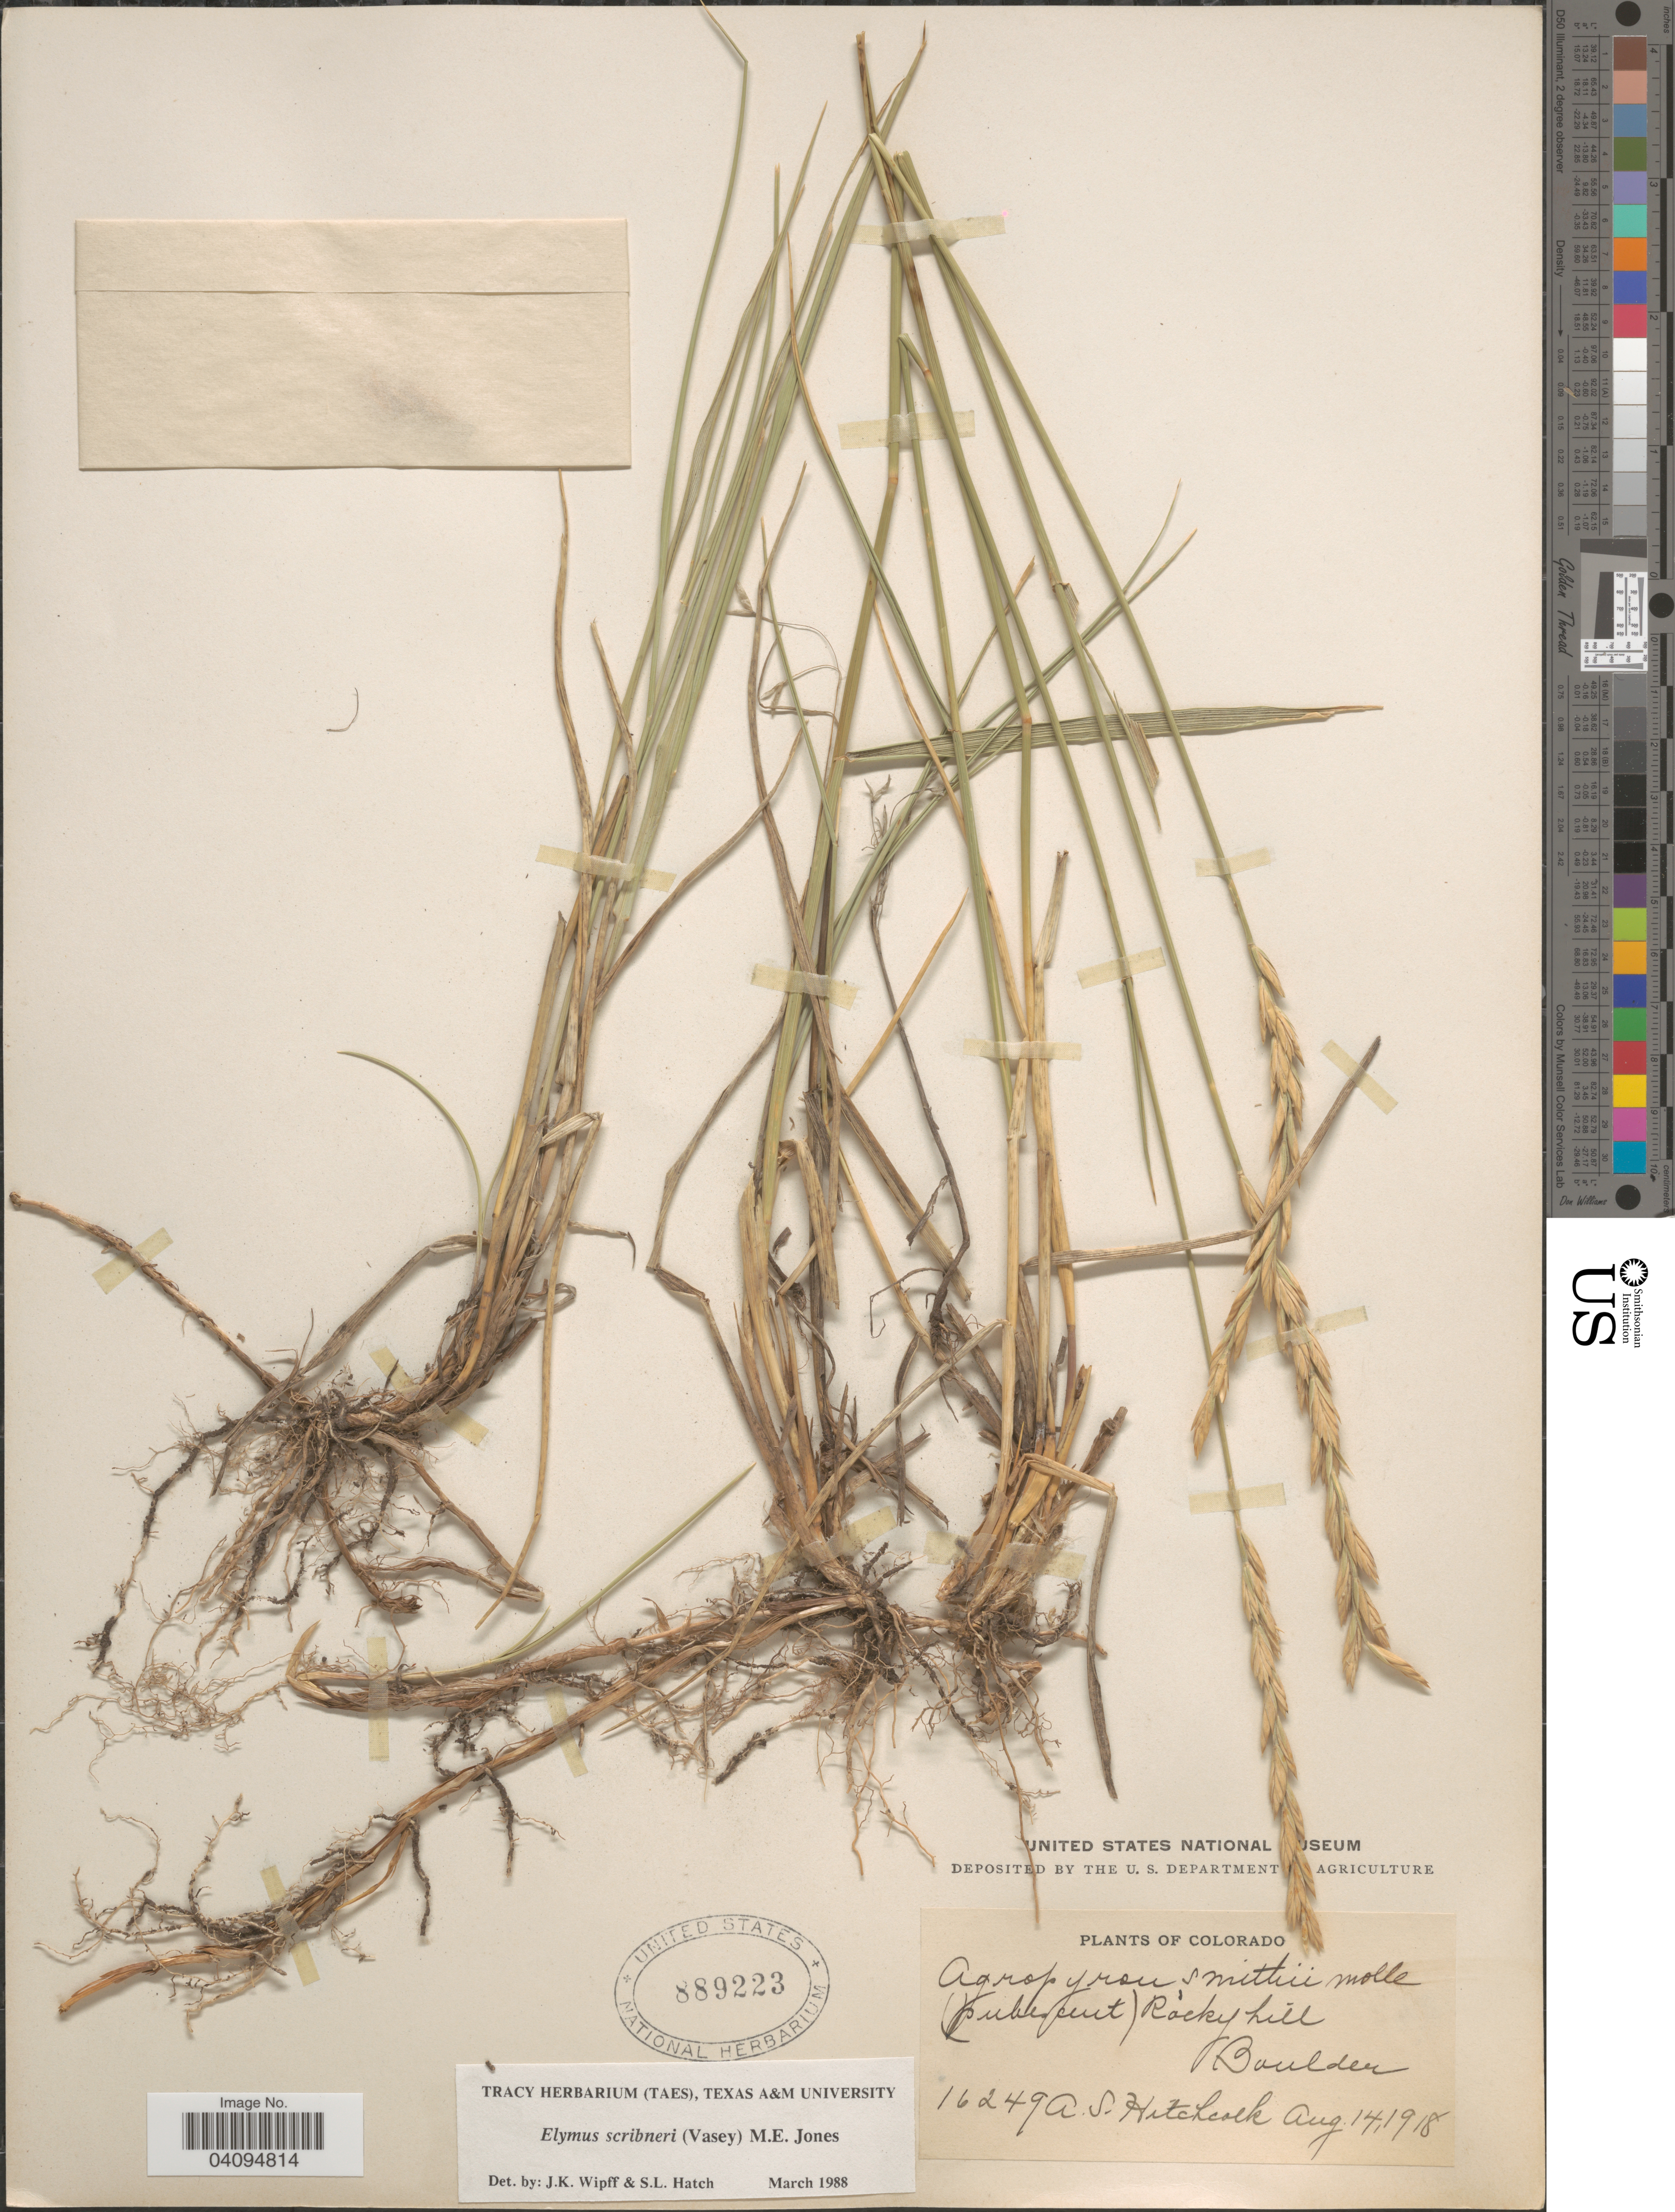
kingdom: Plantae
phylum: Tracheophyta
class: Liliopsida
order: Poales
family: Poaceae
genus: Elymus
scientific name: Elymus scribneri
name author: (Vasey) M.E. Jones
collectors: A. S. Hitchcock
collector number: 16249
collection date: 1918-08-14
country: United States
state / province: Colorado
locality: Rocky hill. Boulder.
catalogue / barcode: US 889223